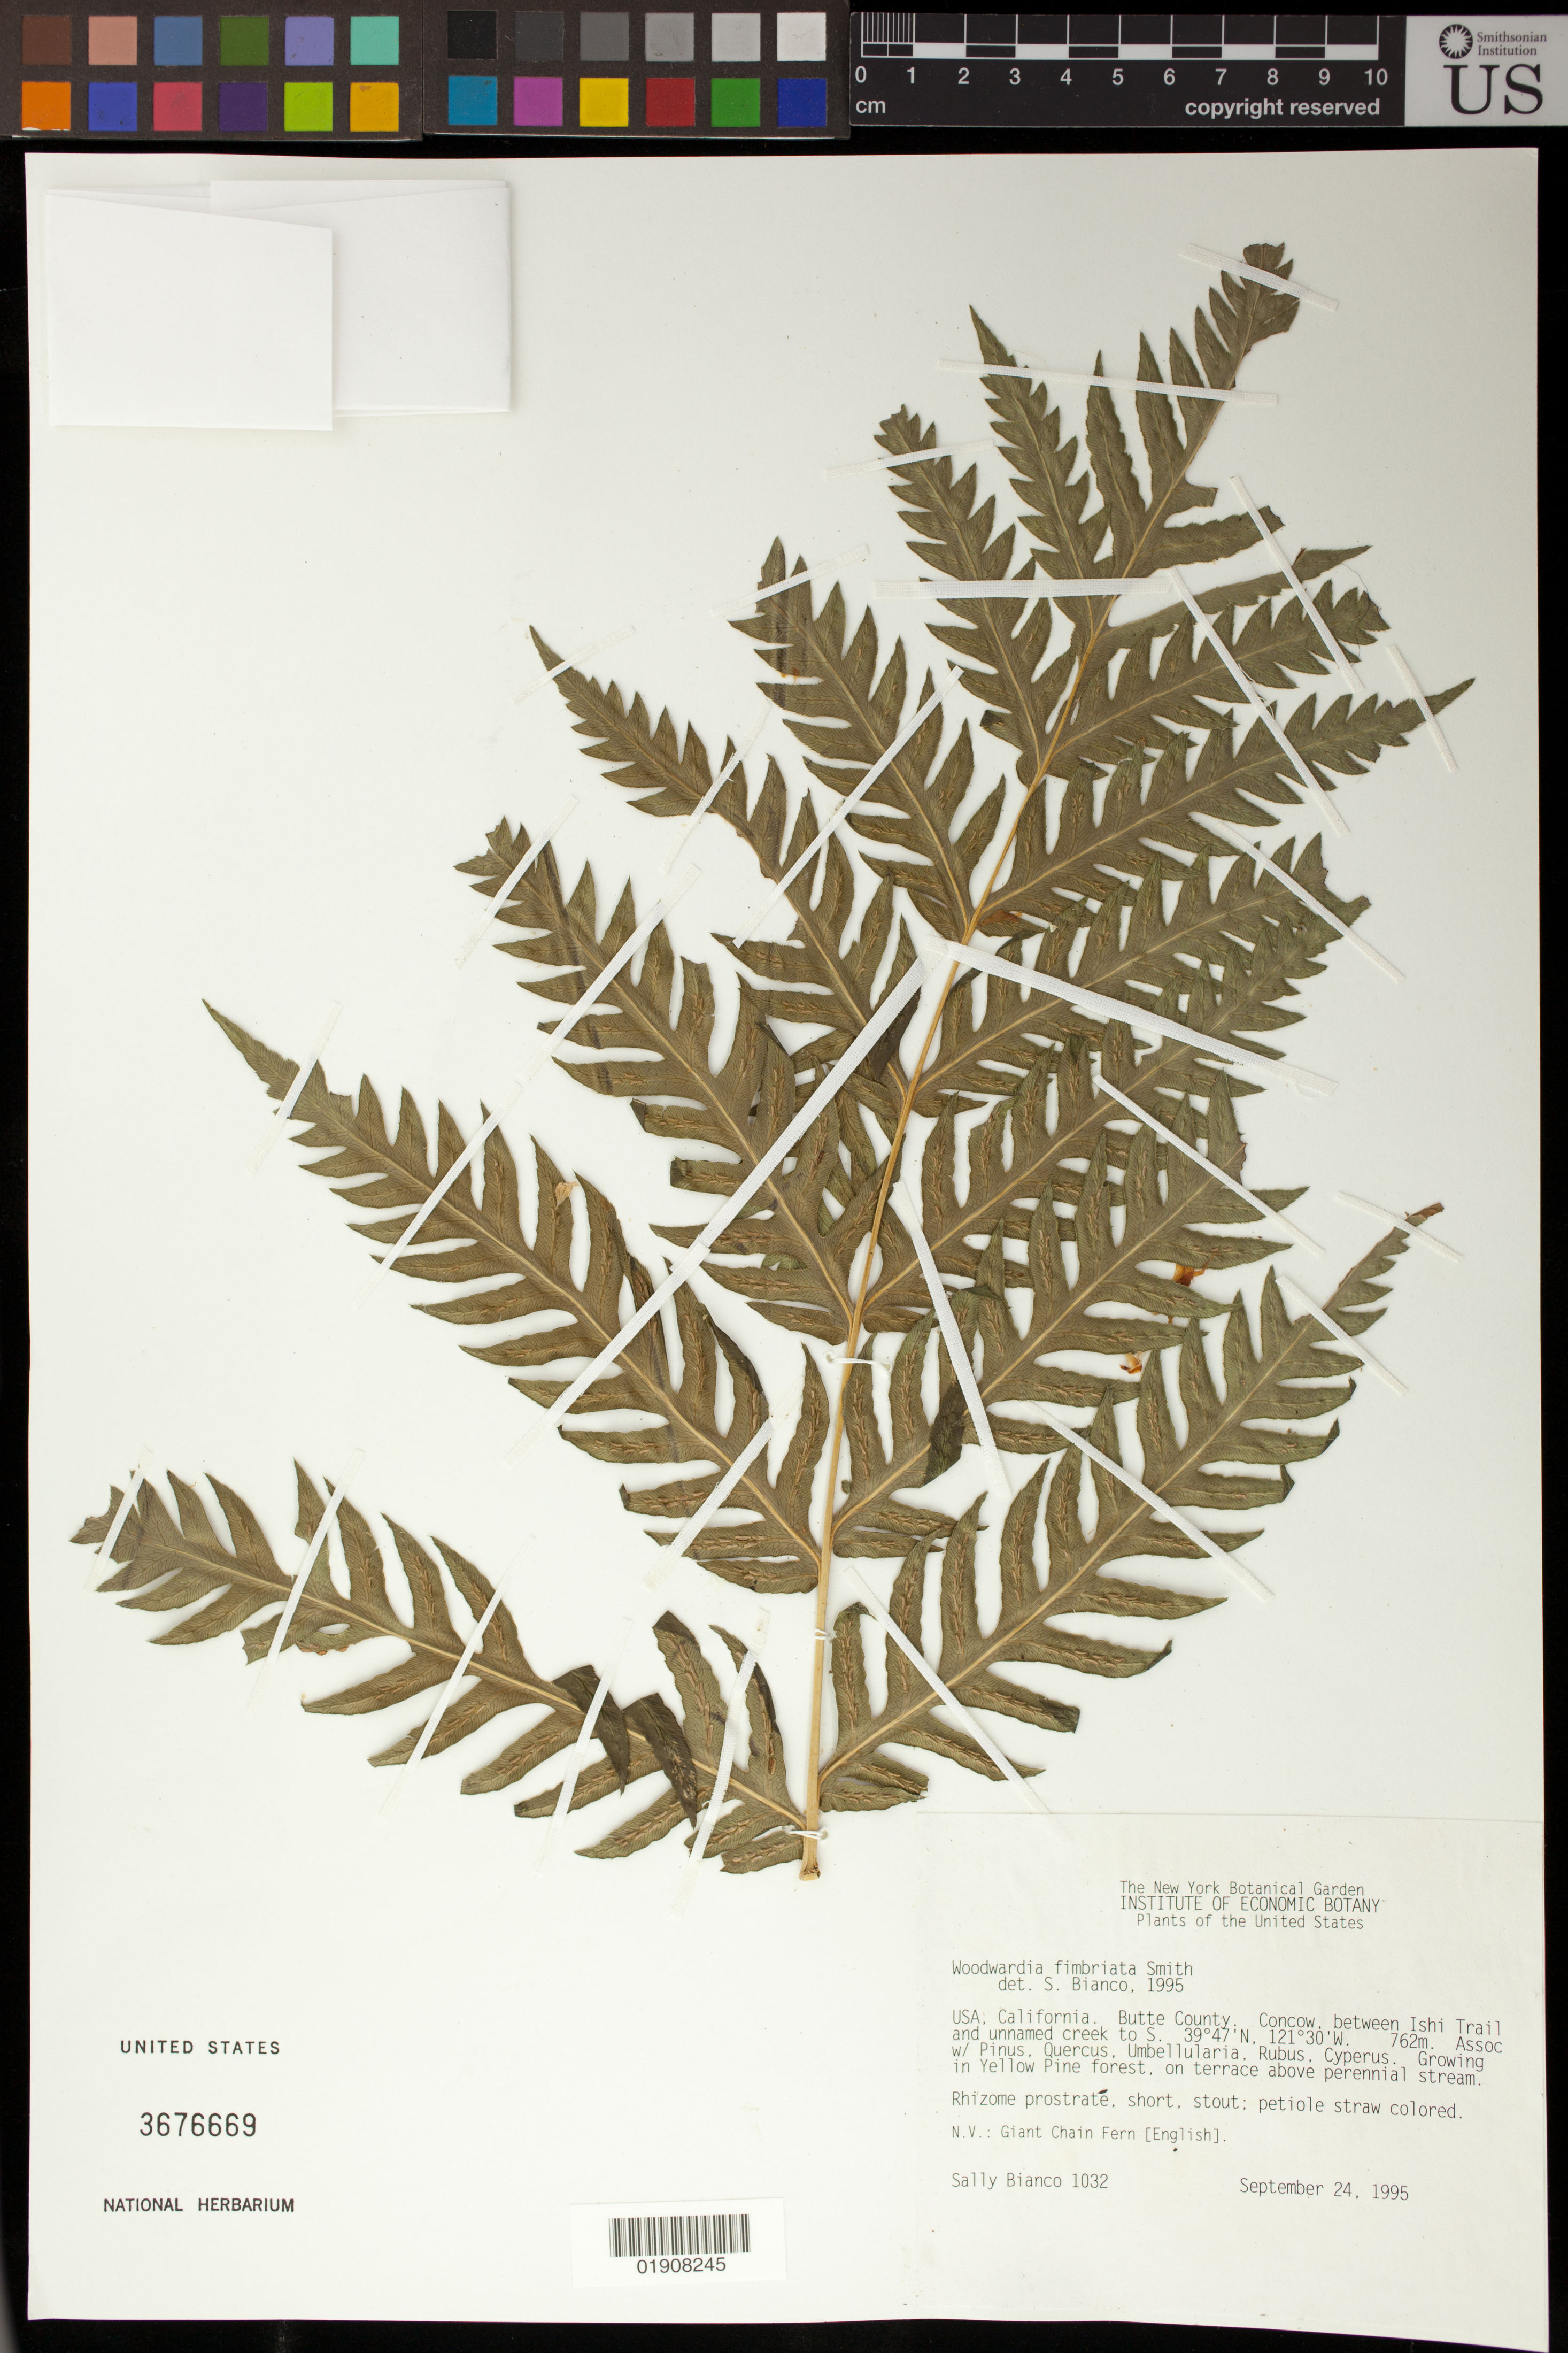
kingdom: Plantae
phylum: Tracheophyta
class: Polypodiopsida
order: Polypodiales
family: Blechnaceae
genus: Woodwardia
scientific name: Woodwardia fimbriata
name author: Sm.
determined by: Bianco, S.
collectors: S. Bianco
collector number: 1032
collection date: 1995-09-24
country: United States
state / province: California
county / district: Butte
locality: Concow, between Ishi Trail and unnamed creek to S.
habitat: Growing in Yellow Pine forest.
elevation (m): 762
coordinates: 39 47 N, 121 30 W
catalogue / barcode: US 3676669